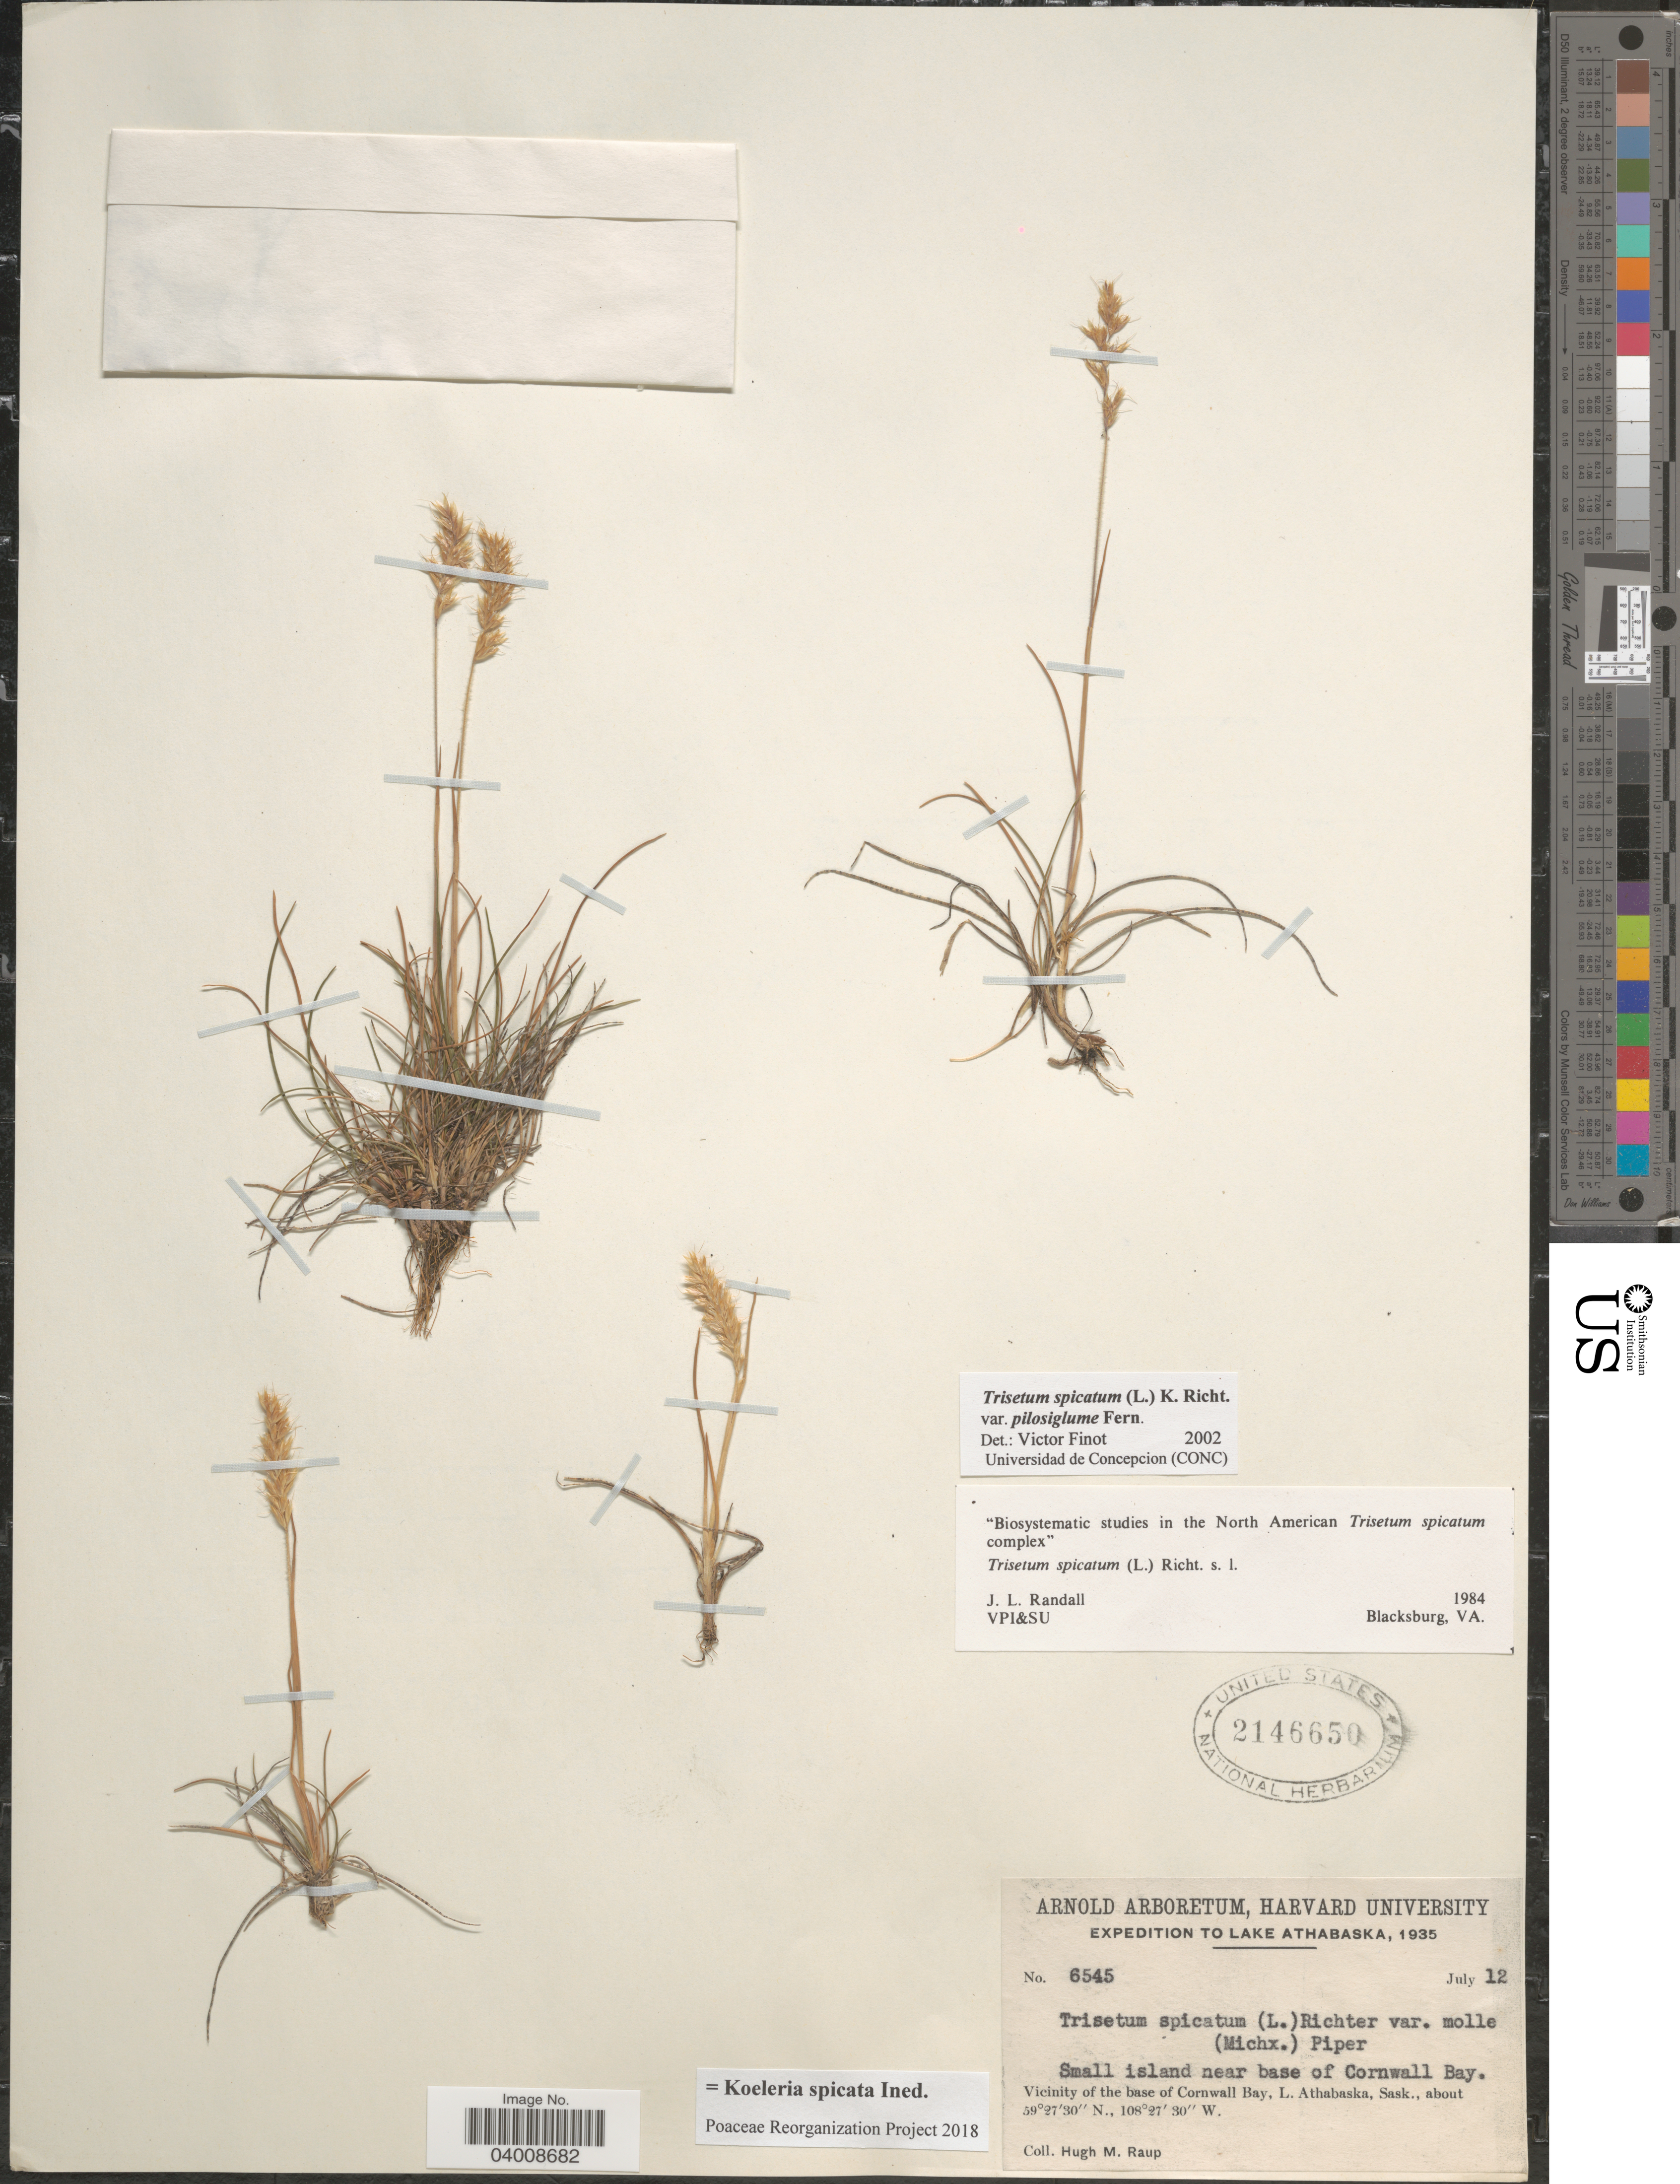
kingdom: Plantae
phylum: Tracheophyta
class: Liliopsida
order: Poales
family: Poaceae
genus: Koeleria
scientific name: Koeleria spicata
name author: (L.) Barberá et al.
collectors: H. Raup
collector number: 6545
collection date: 1935-07-12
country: Canada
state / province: Saskatchewan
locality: Lake Athabaska. Small island near base of Cornwall Bay. Vicinity of the base of Cornwall Bay.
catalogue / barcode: US 2146650